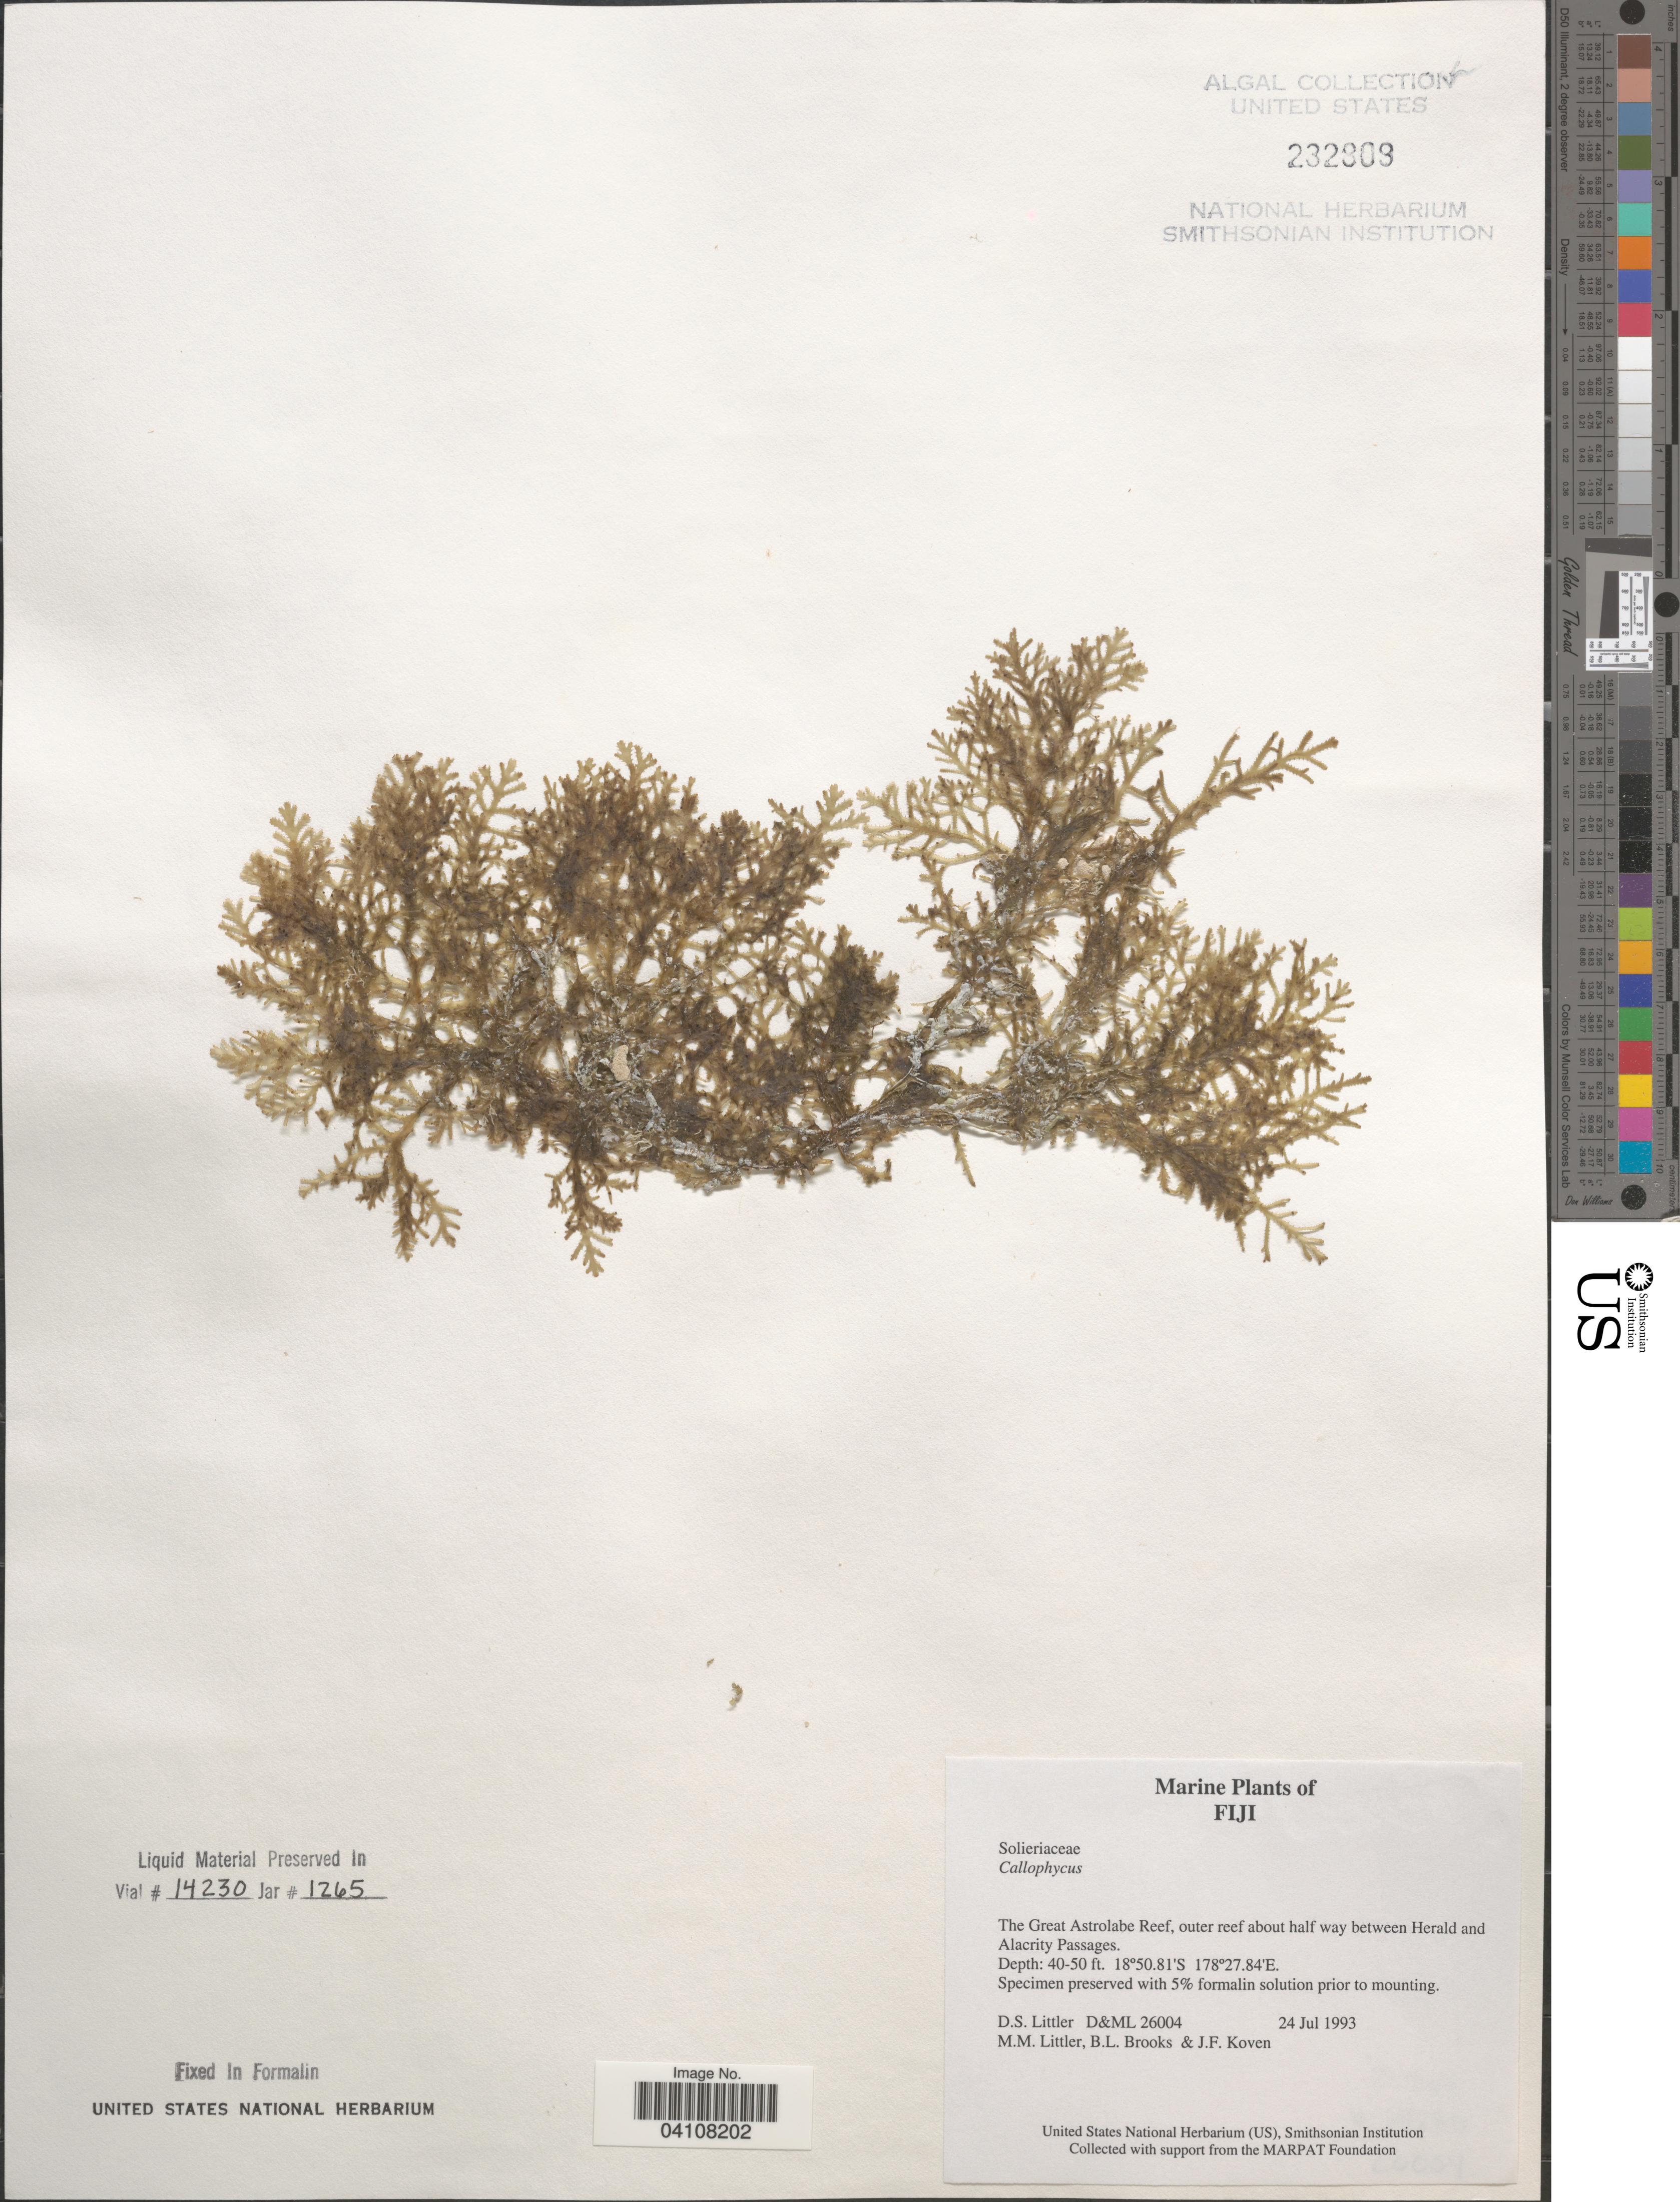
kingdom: Plantae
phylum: Rhodophyta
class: Florideophyceae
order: Gigartinales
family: Solieriaceae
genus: Callophycus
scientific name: Callophycus sp.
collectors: D. S. Littler, B. Brooks & J. Koven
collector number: D&ML26004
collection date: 1993-07-24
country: Fiji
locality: The Great Astrolabe Reef, outer reef about half way between Herald and Alacrity Passages.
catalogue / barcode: US 232809